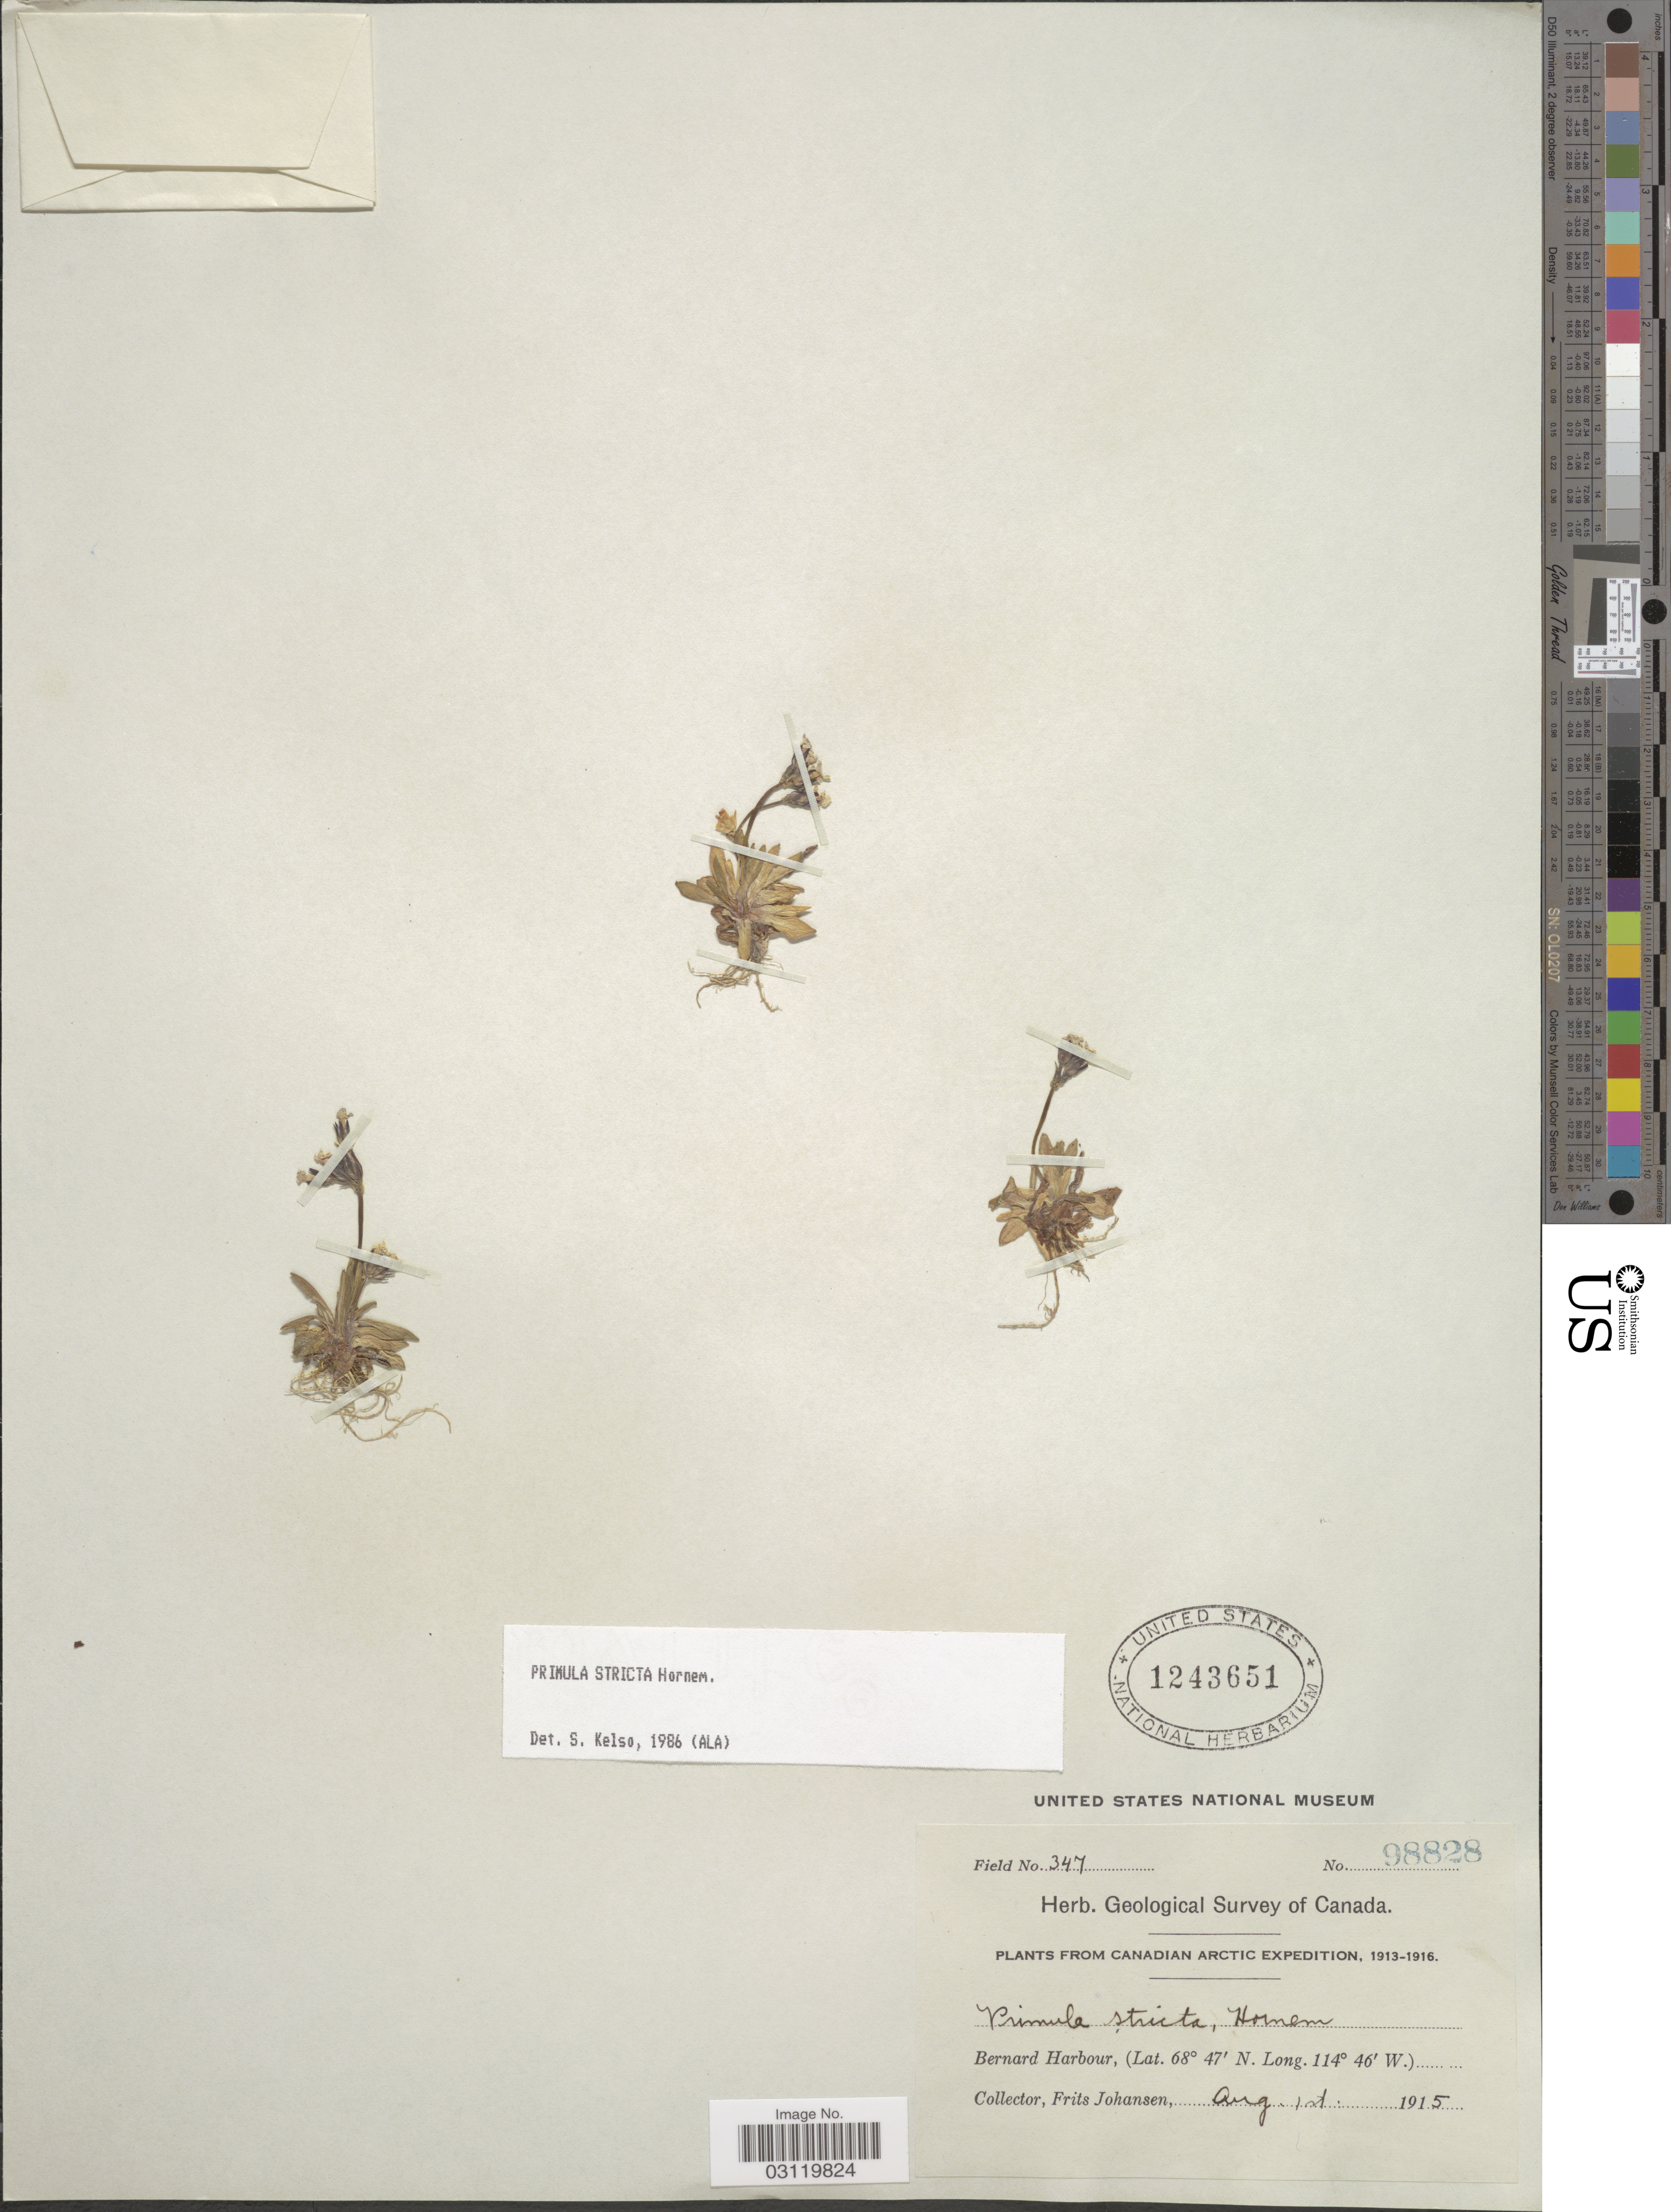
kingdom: Plantae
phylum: Tracheophyta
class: Magnoliopsida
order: Ericales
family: Primulaceae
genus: Primula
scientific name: Primula stricta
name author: Hornem.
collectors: F. Johansen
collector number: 98828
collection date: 1915-08-01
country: Canada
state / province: Nunavut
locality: Canadian Arctic, Bernard Harbour.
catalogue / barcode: US 1243651